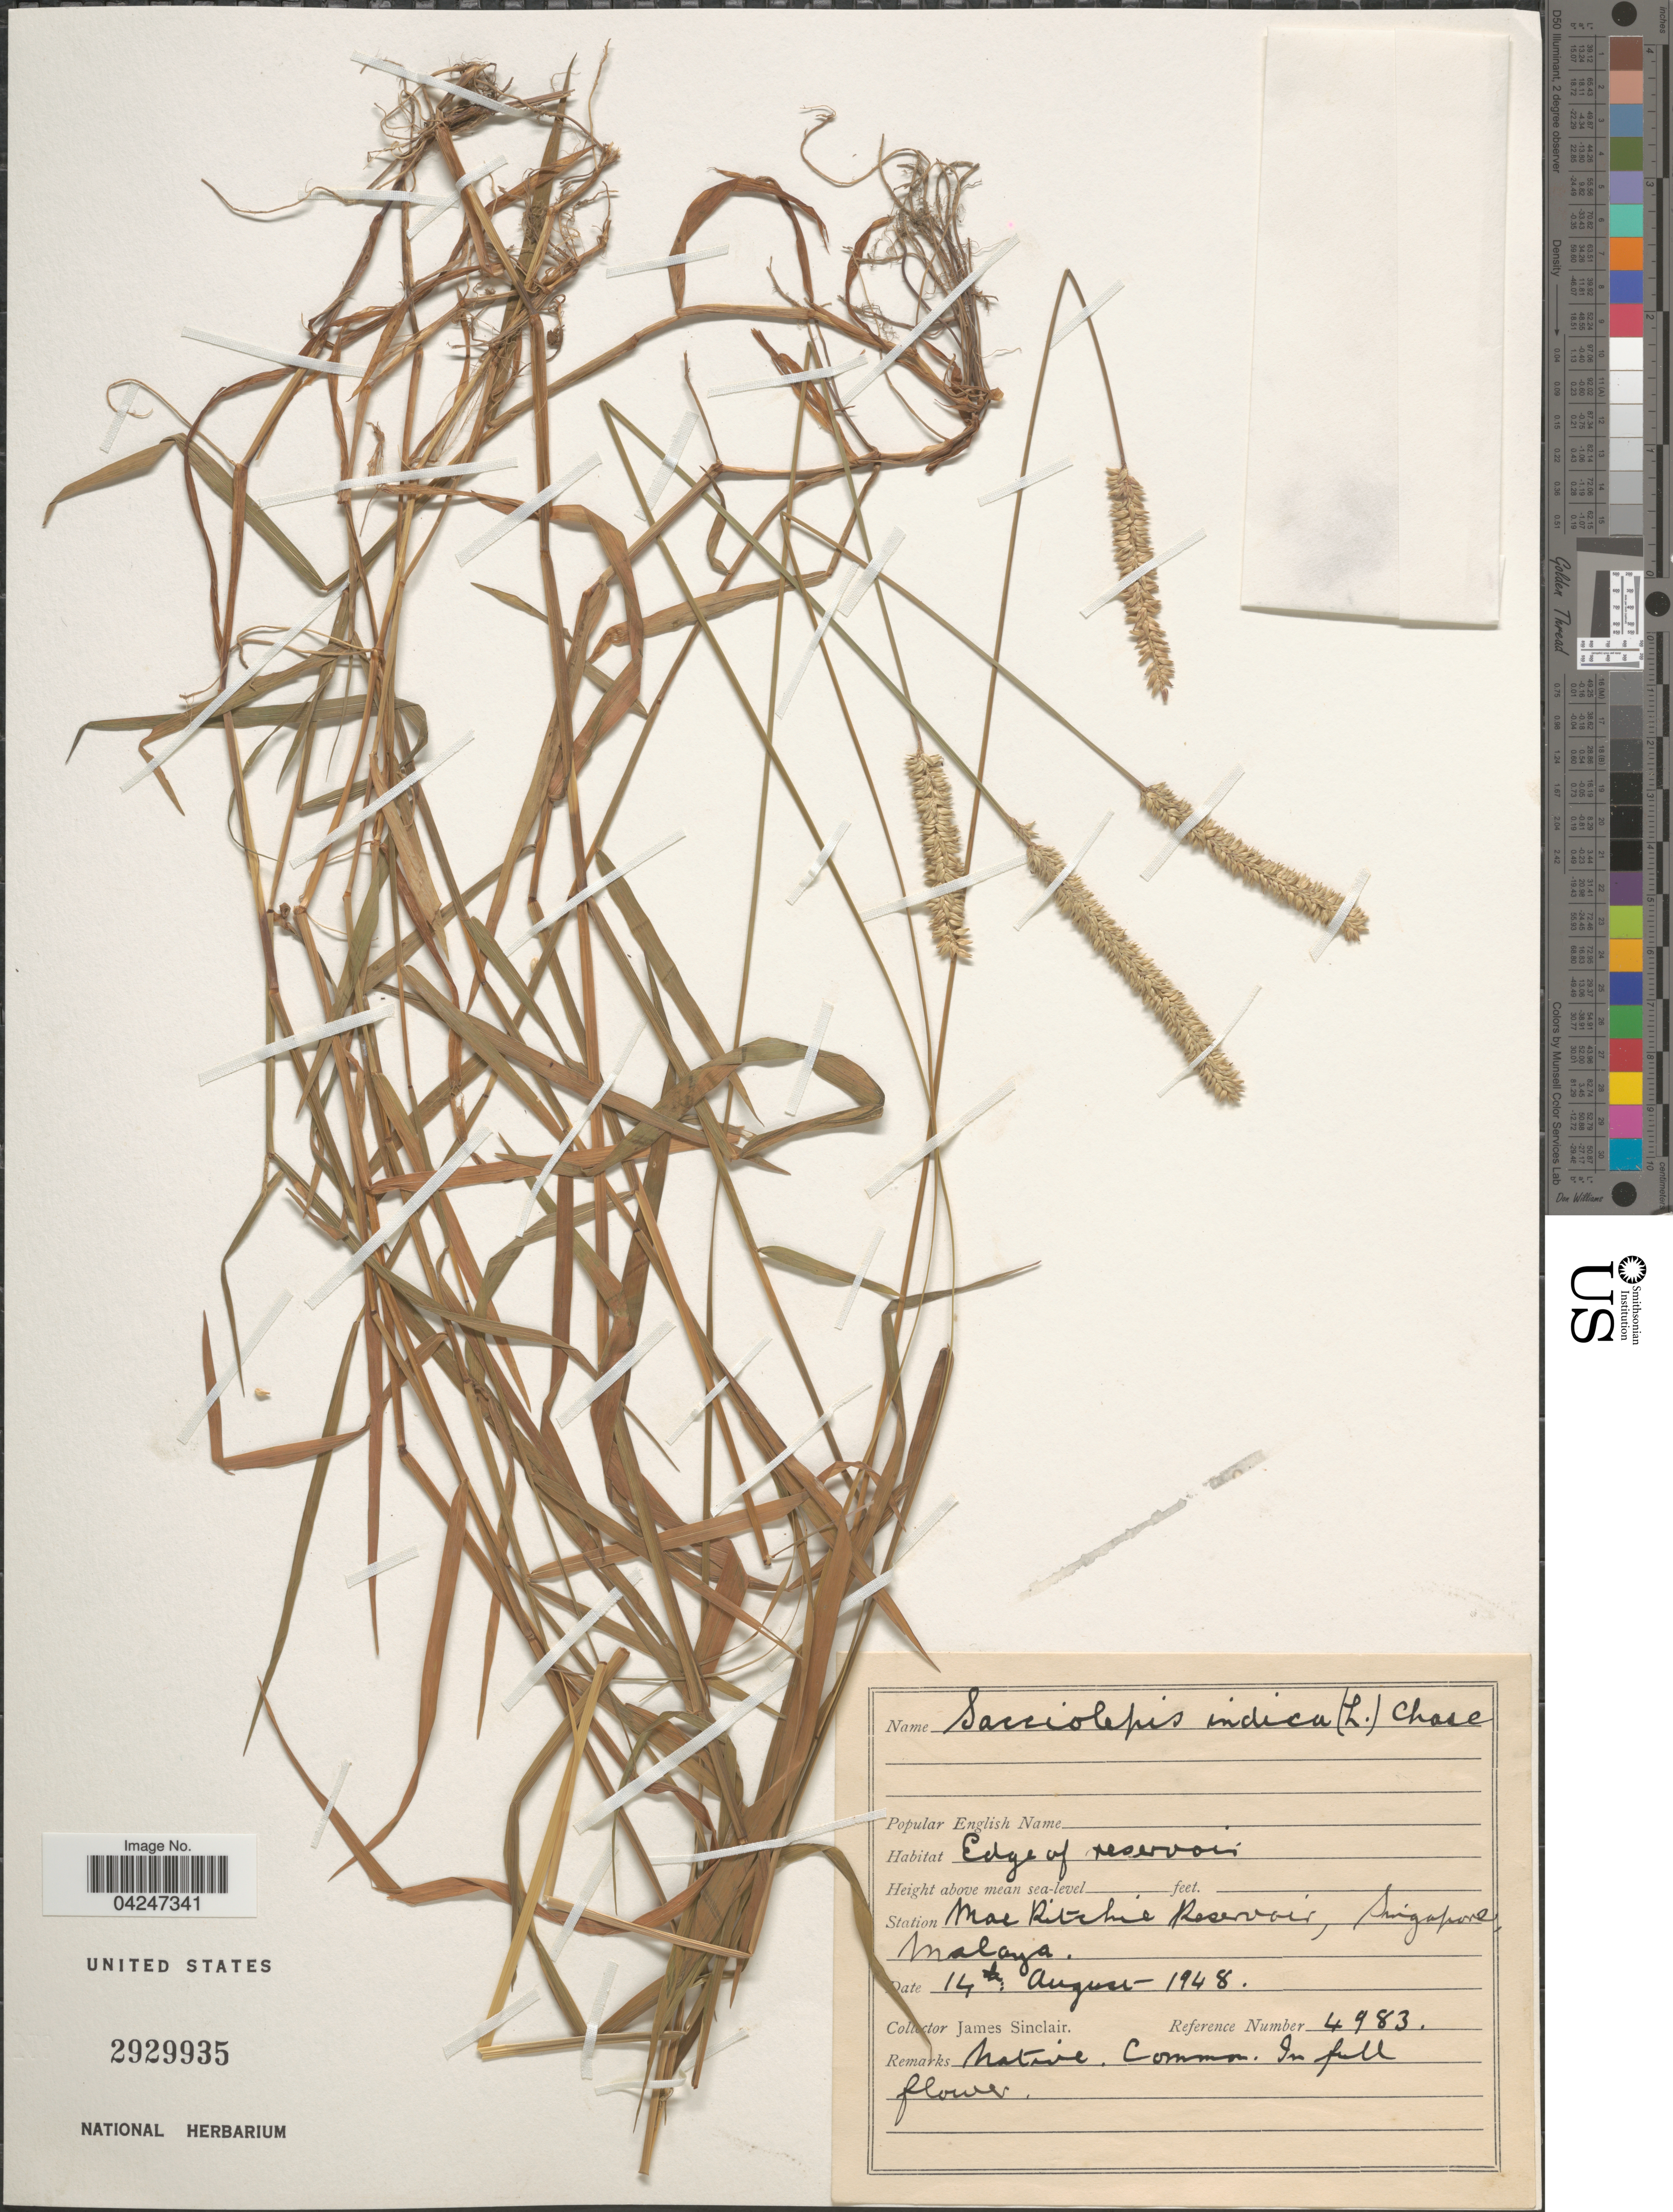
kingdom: Plantae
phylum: Tracheophyta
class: Liliopsida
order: Poales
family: Poaceae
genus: Sacciolepis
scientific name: Sacciolepis indica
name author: (L.) Chase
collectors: J. Sinclair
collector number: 4983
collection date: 1948-08-14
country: Singapore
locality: Edge of reservoir. Mac Ritchie Reservoir, Malaya.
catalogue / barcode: US 2929935